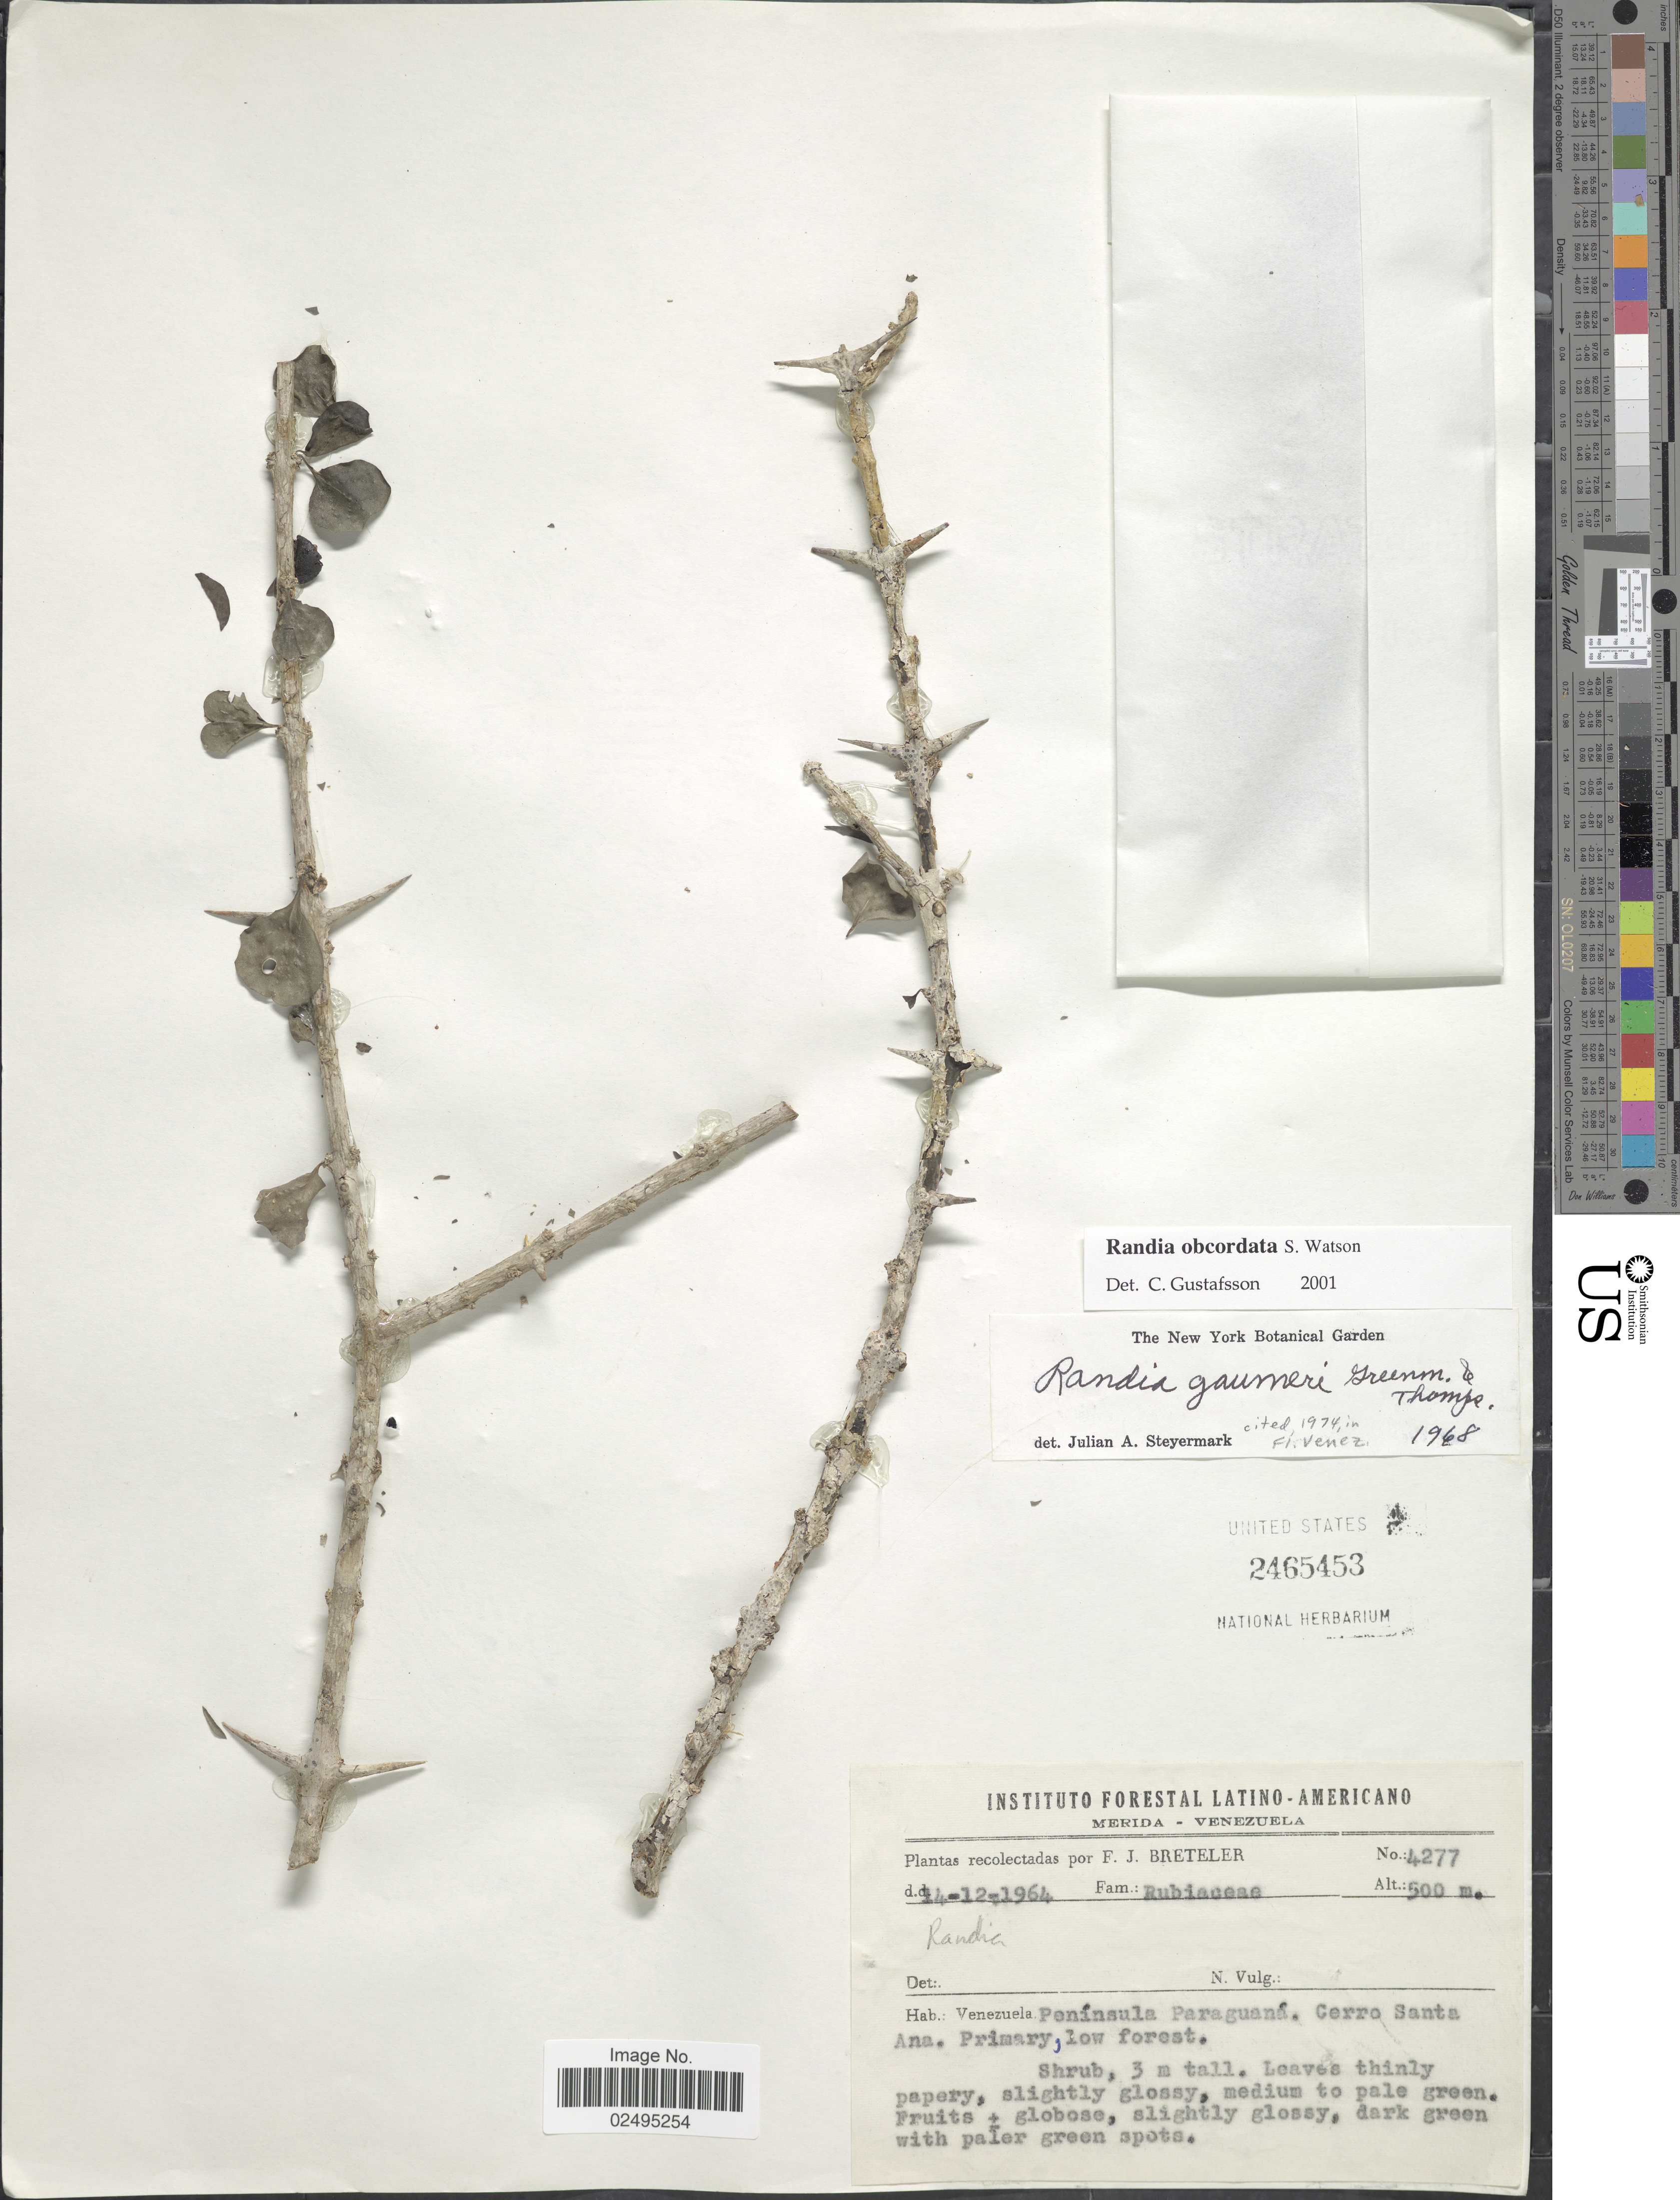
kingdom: Plantae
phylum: Tracheophyta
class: Magnoliopsida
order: Gentianales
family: Rubiaceae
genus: Randia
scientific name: Randia obcordata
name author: S. Watson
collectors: F. J. Breteler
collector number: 4277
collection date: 1964-12-14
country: Venezuela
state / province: Mérida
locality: Peninsula Paraguana, Cerro Santa Ana, Primary low forest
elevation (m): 500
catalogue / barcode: US 2465453